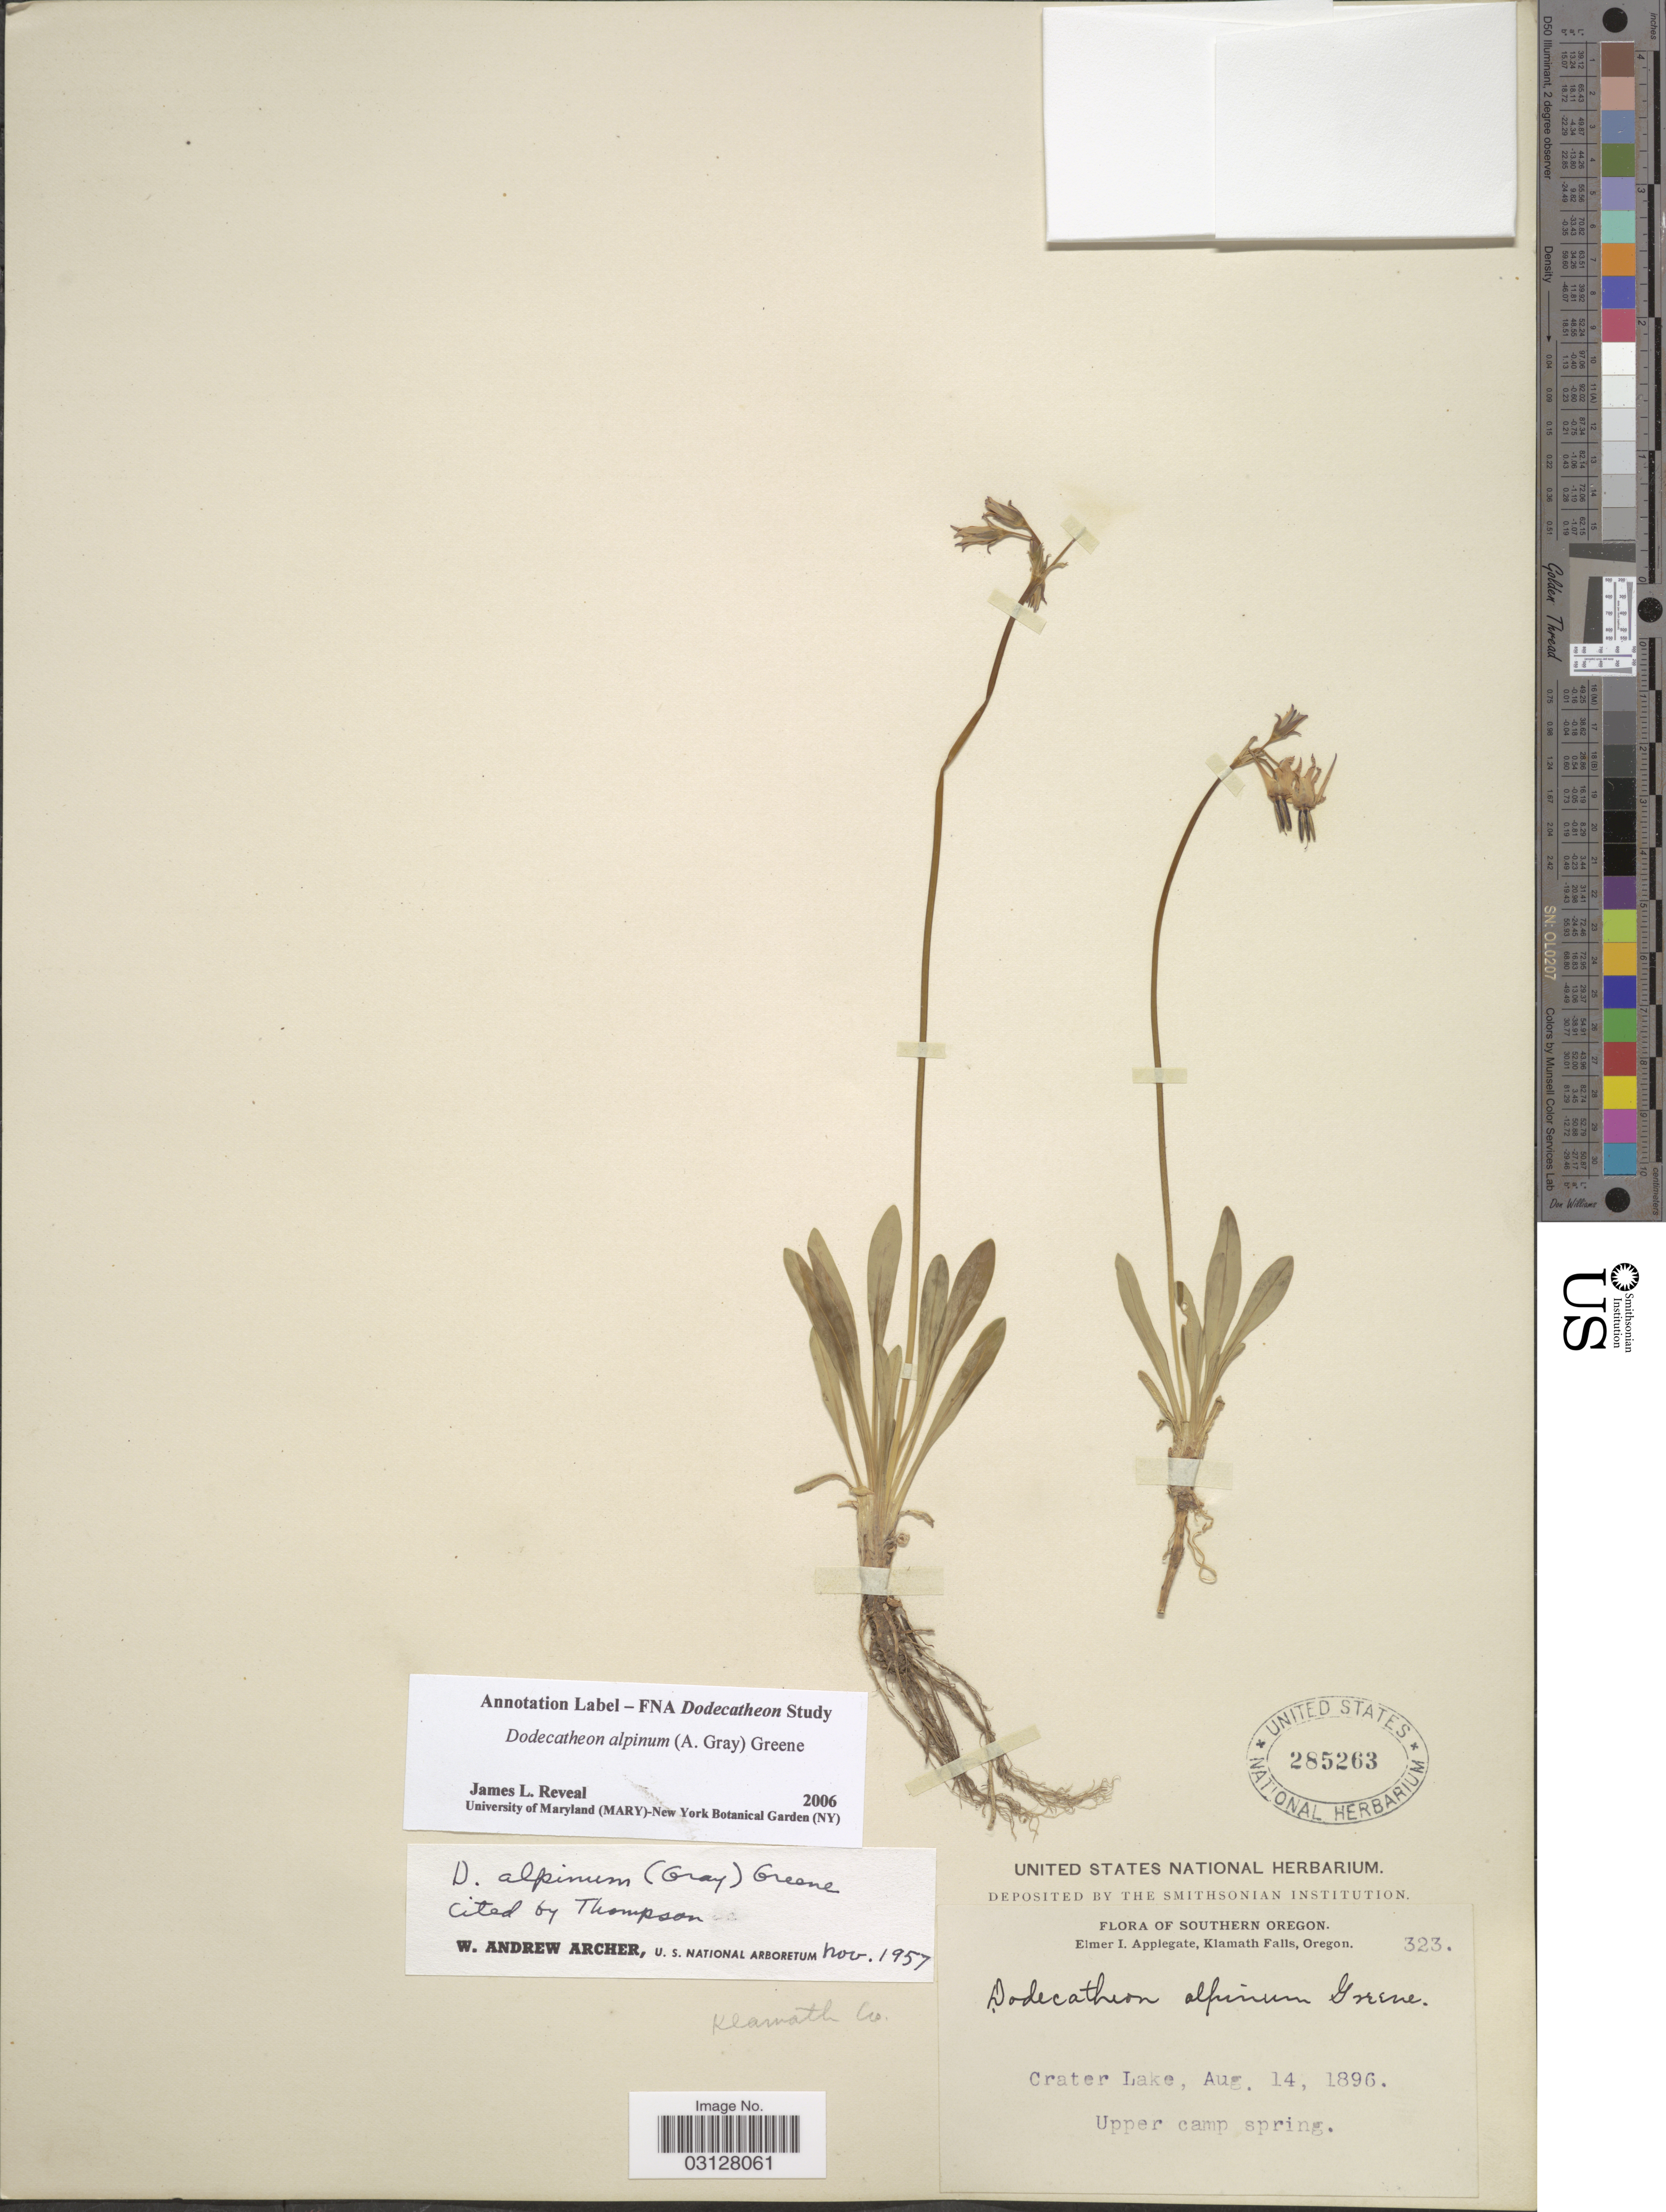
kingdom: Plantae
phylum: Tracheophyta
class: Magnoliopsida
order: Ericales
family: Primulaceae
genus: Dodecatheon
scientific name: Dodecatheon alpinum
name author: (A. Gray) Greene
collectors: E. I. Applegate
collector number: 323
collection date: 1896-08-14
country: United States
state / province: Oregon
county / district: Klamath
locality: Southern Oregon. Klamath Falls. Crater Lake. Upper camp spring. Klamath Co.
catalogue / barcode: US 285263